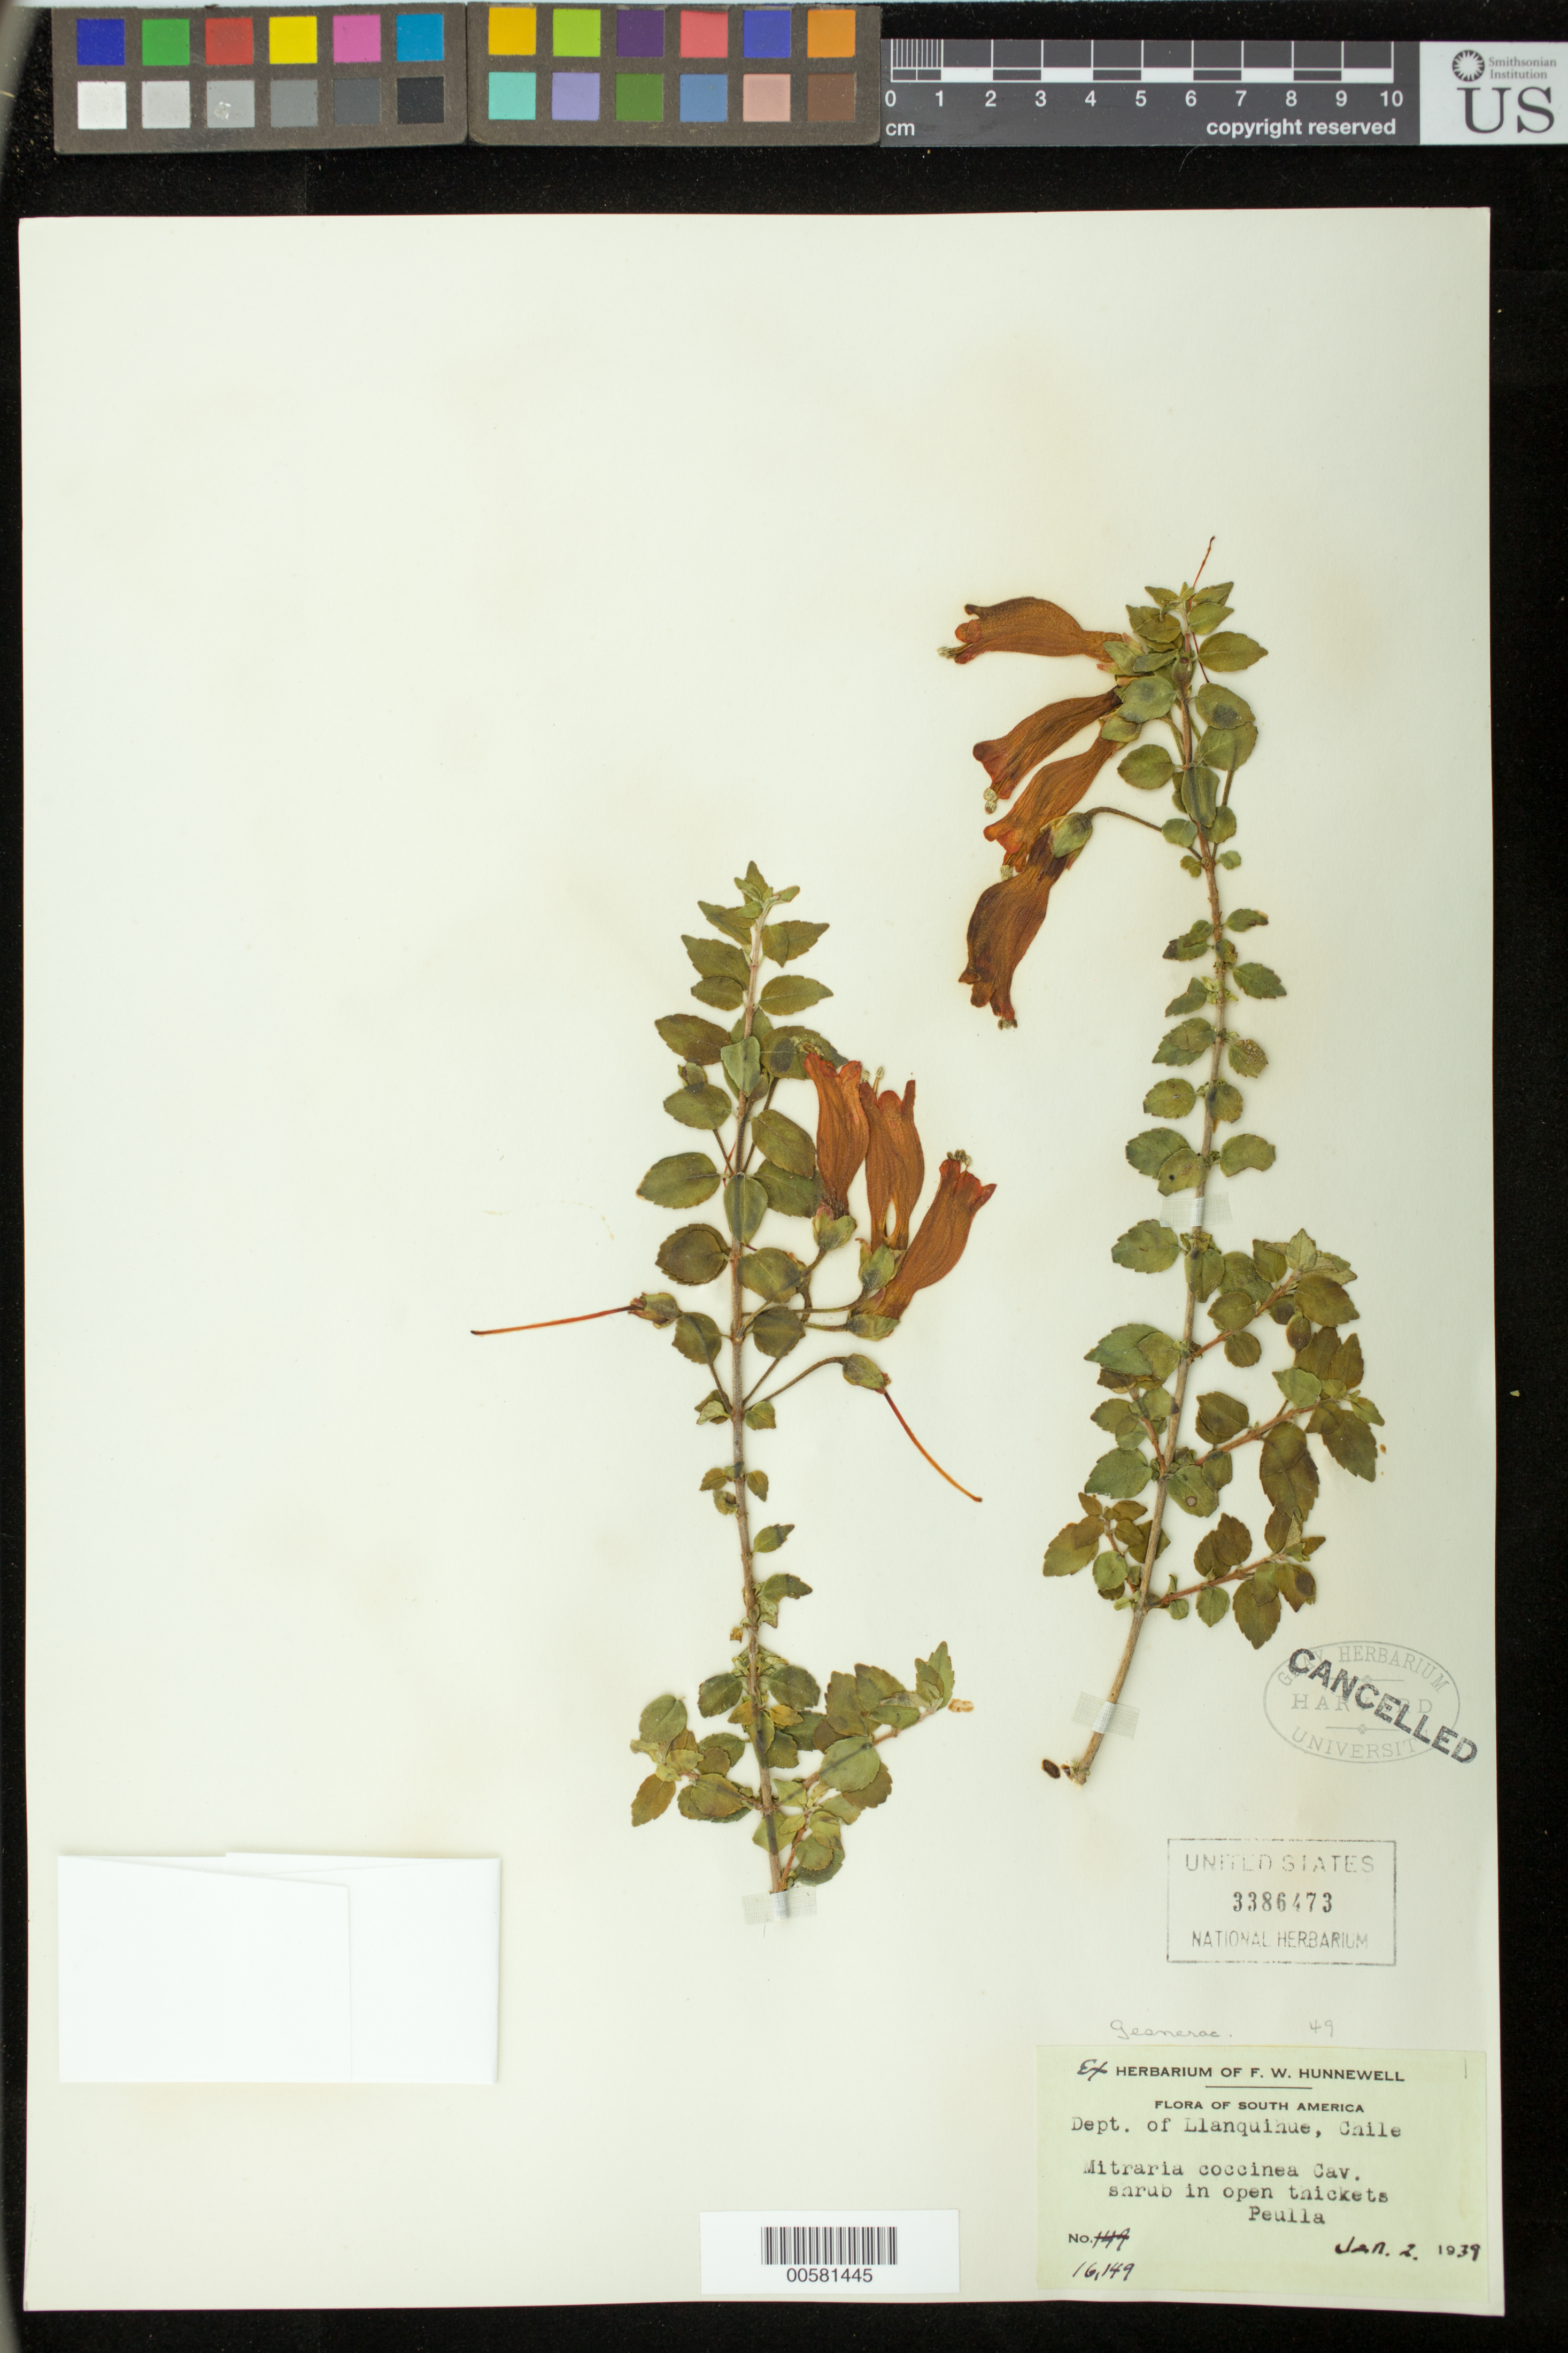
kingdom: Plantae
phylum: Tracheophyta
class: Magnoliopsida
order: Lamiales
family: Gesneriaceae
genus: Mitraria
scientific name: Mitraria coccinea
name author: Cav.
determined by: Skog, Laurence E.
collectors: F. Hunnewell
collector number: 16149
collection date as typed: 02 Jan 1939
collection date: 1939-01-02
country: Chile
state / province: Los Lagos (X)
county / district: Llanquihue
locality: Peulla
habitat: In open thickets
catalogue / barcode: US 3386473